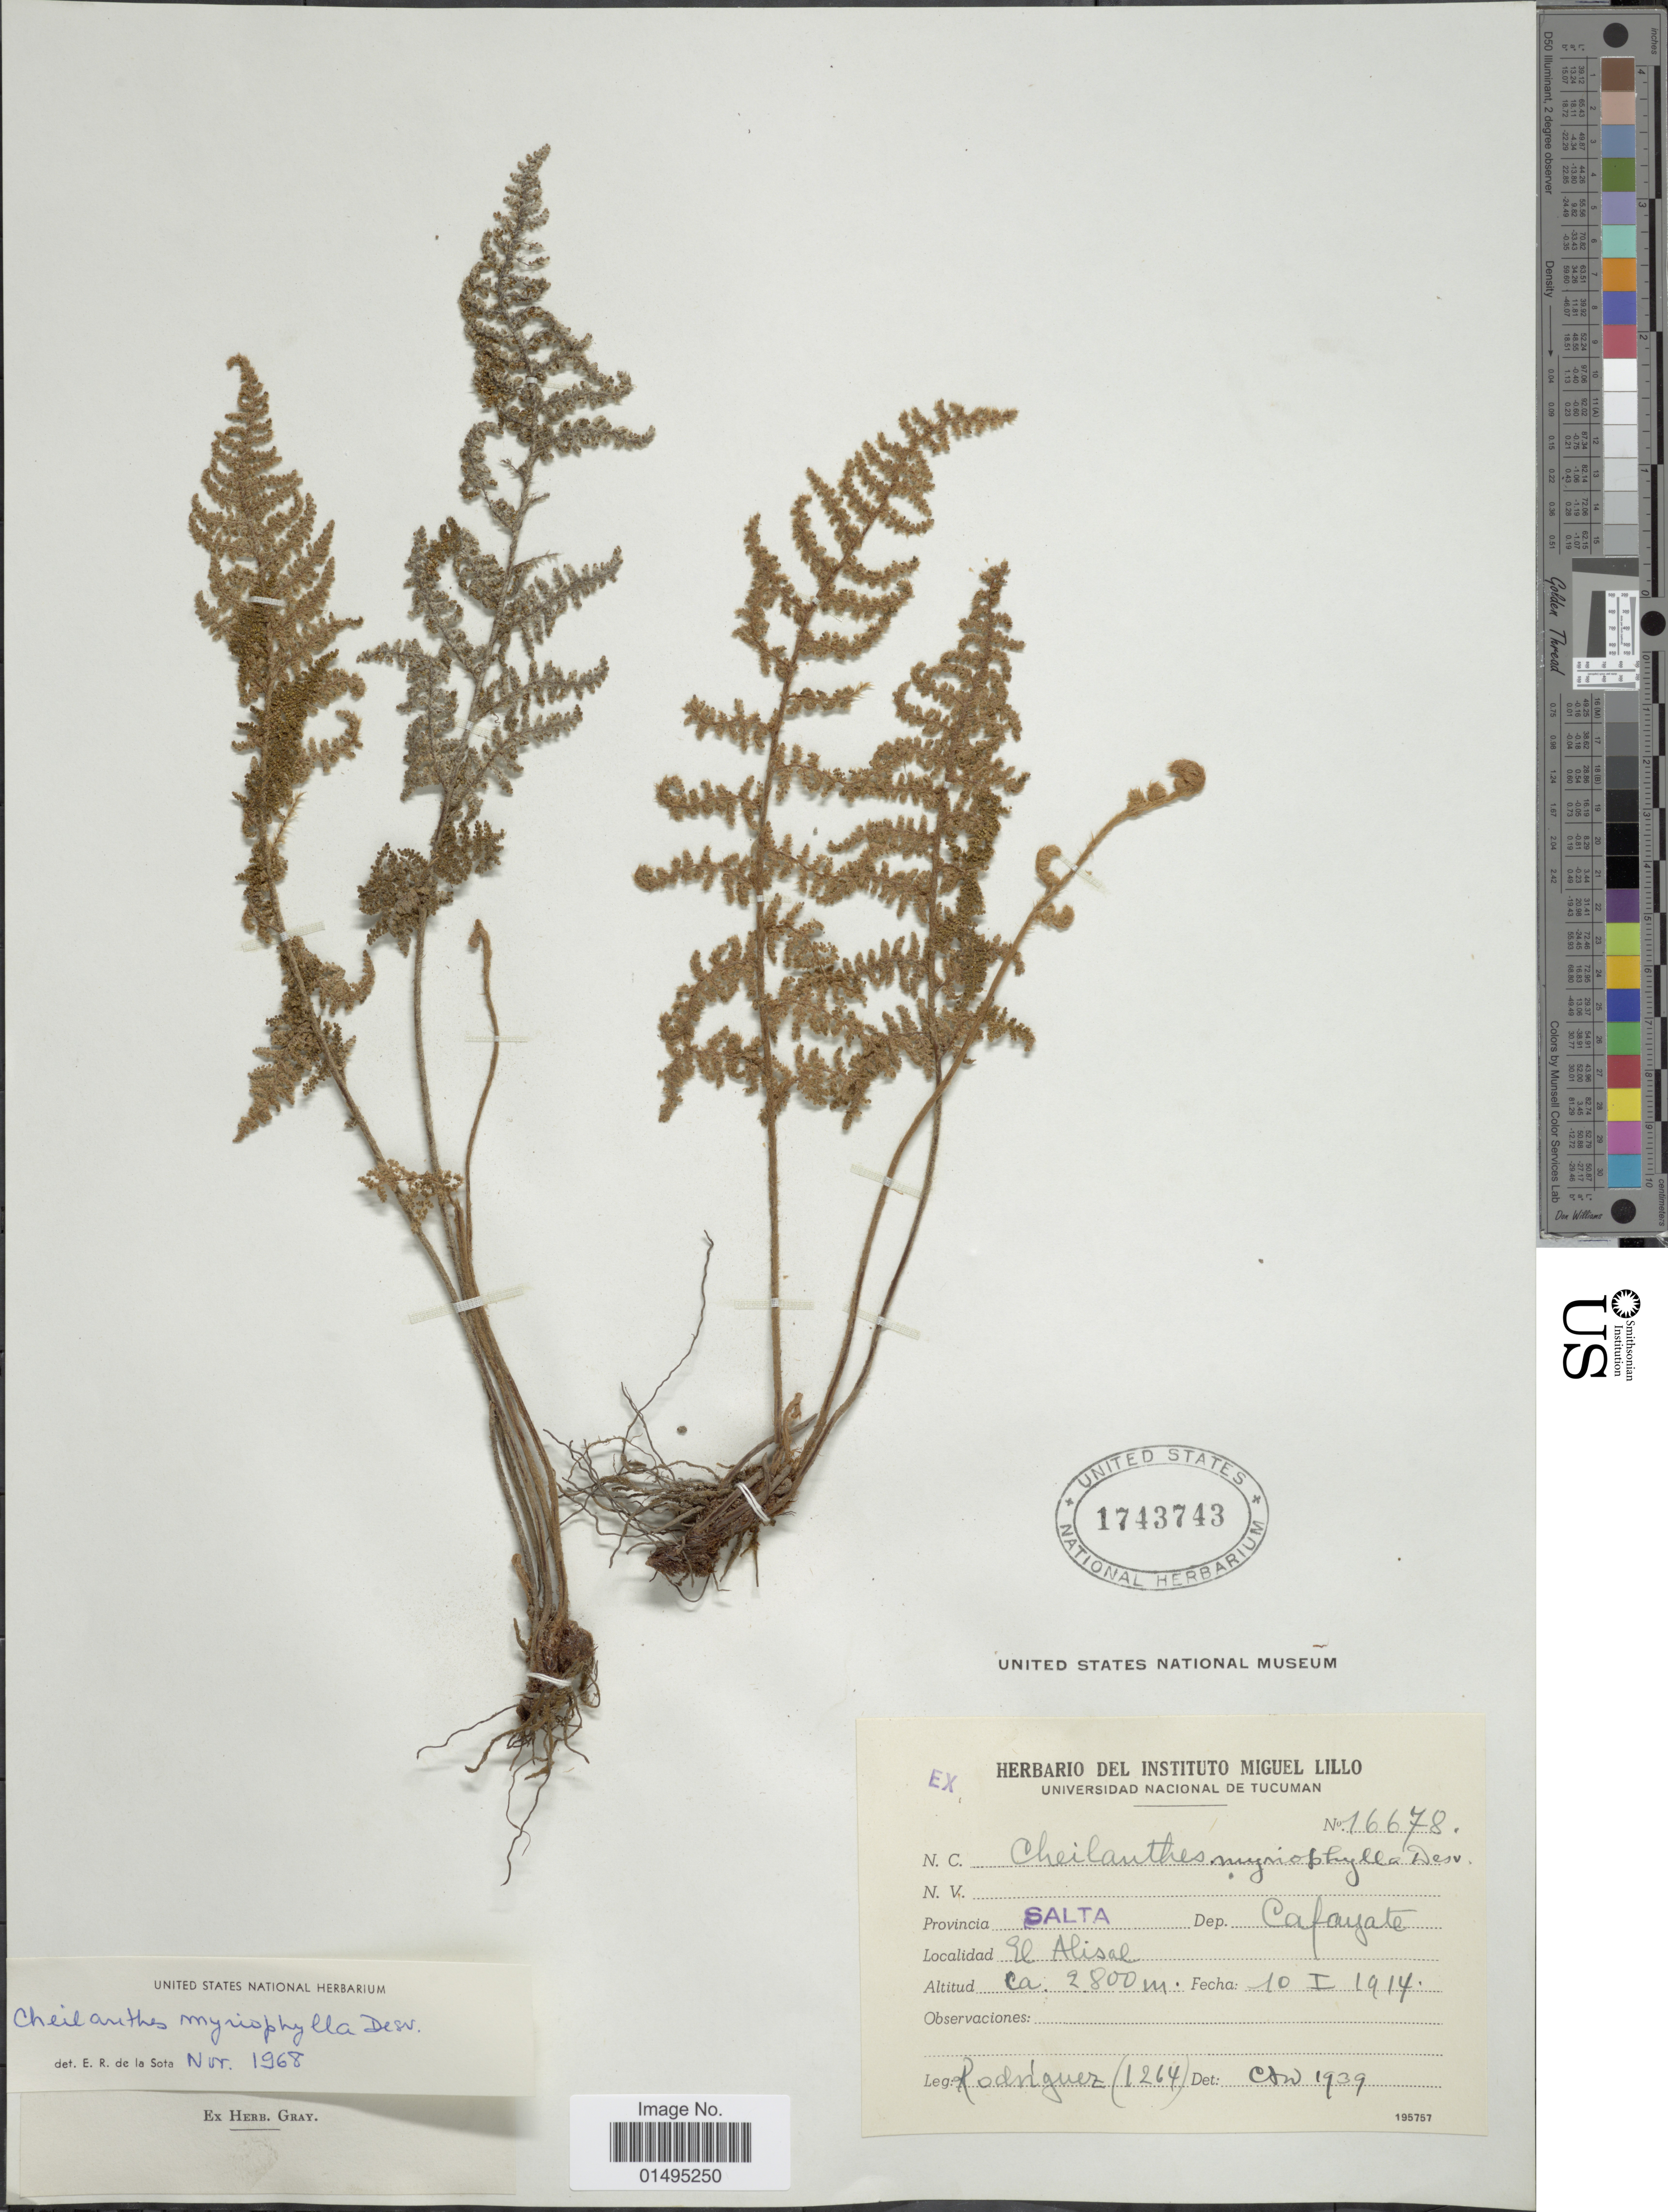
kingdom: Plantae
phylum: Tracheophyta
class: Polypodiopsida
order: Polypodiales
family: Pteridaceae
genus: Myriopteris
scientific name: Myriopteris myriophylla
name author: (Desv.) J. Sm.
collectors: Rodriguez, --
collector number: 1264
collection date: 1914-01-10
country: Argentina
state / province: Salta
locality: Provincia Salta, Dep. Cafayate, El Alisal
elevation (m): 2800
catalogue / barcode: US 1743743